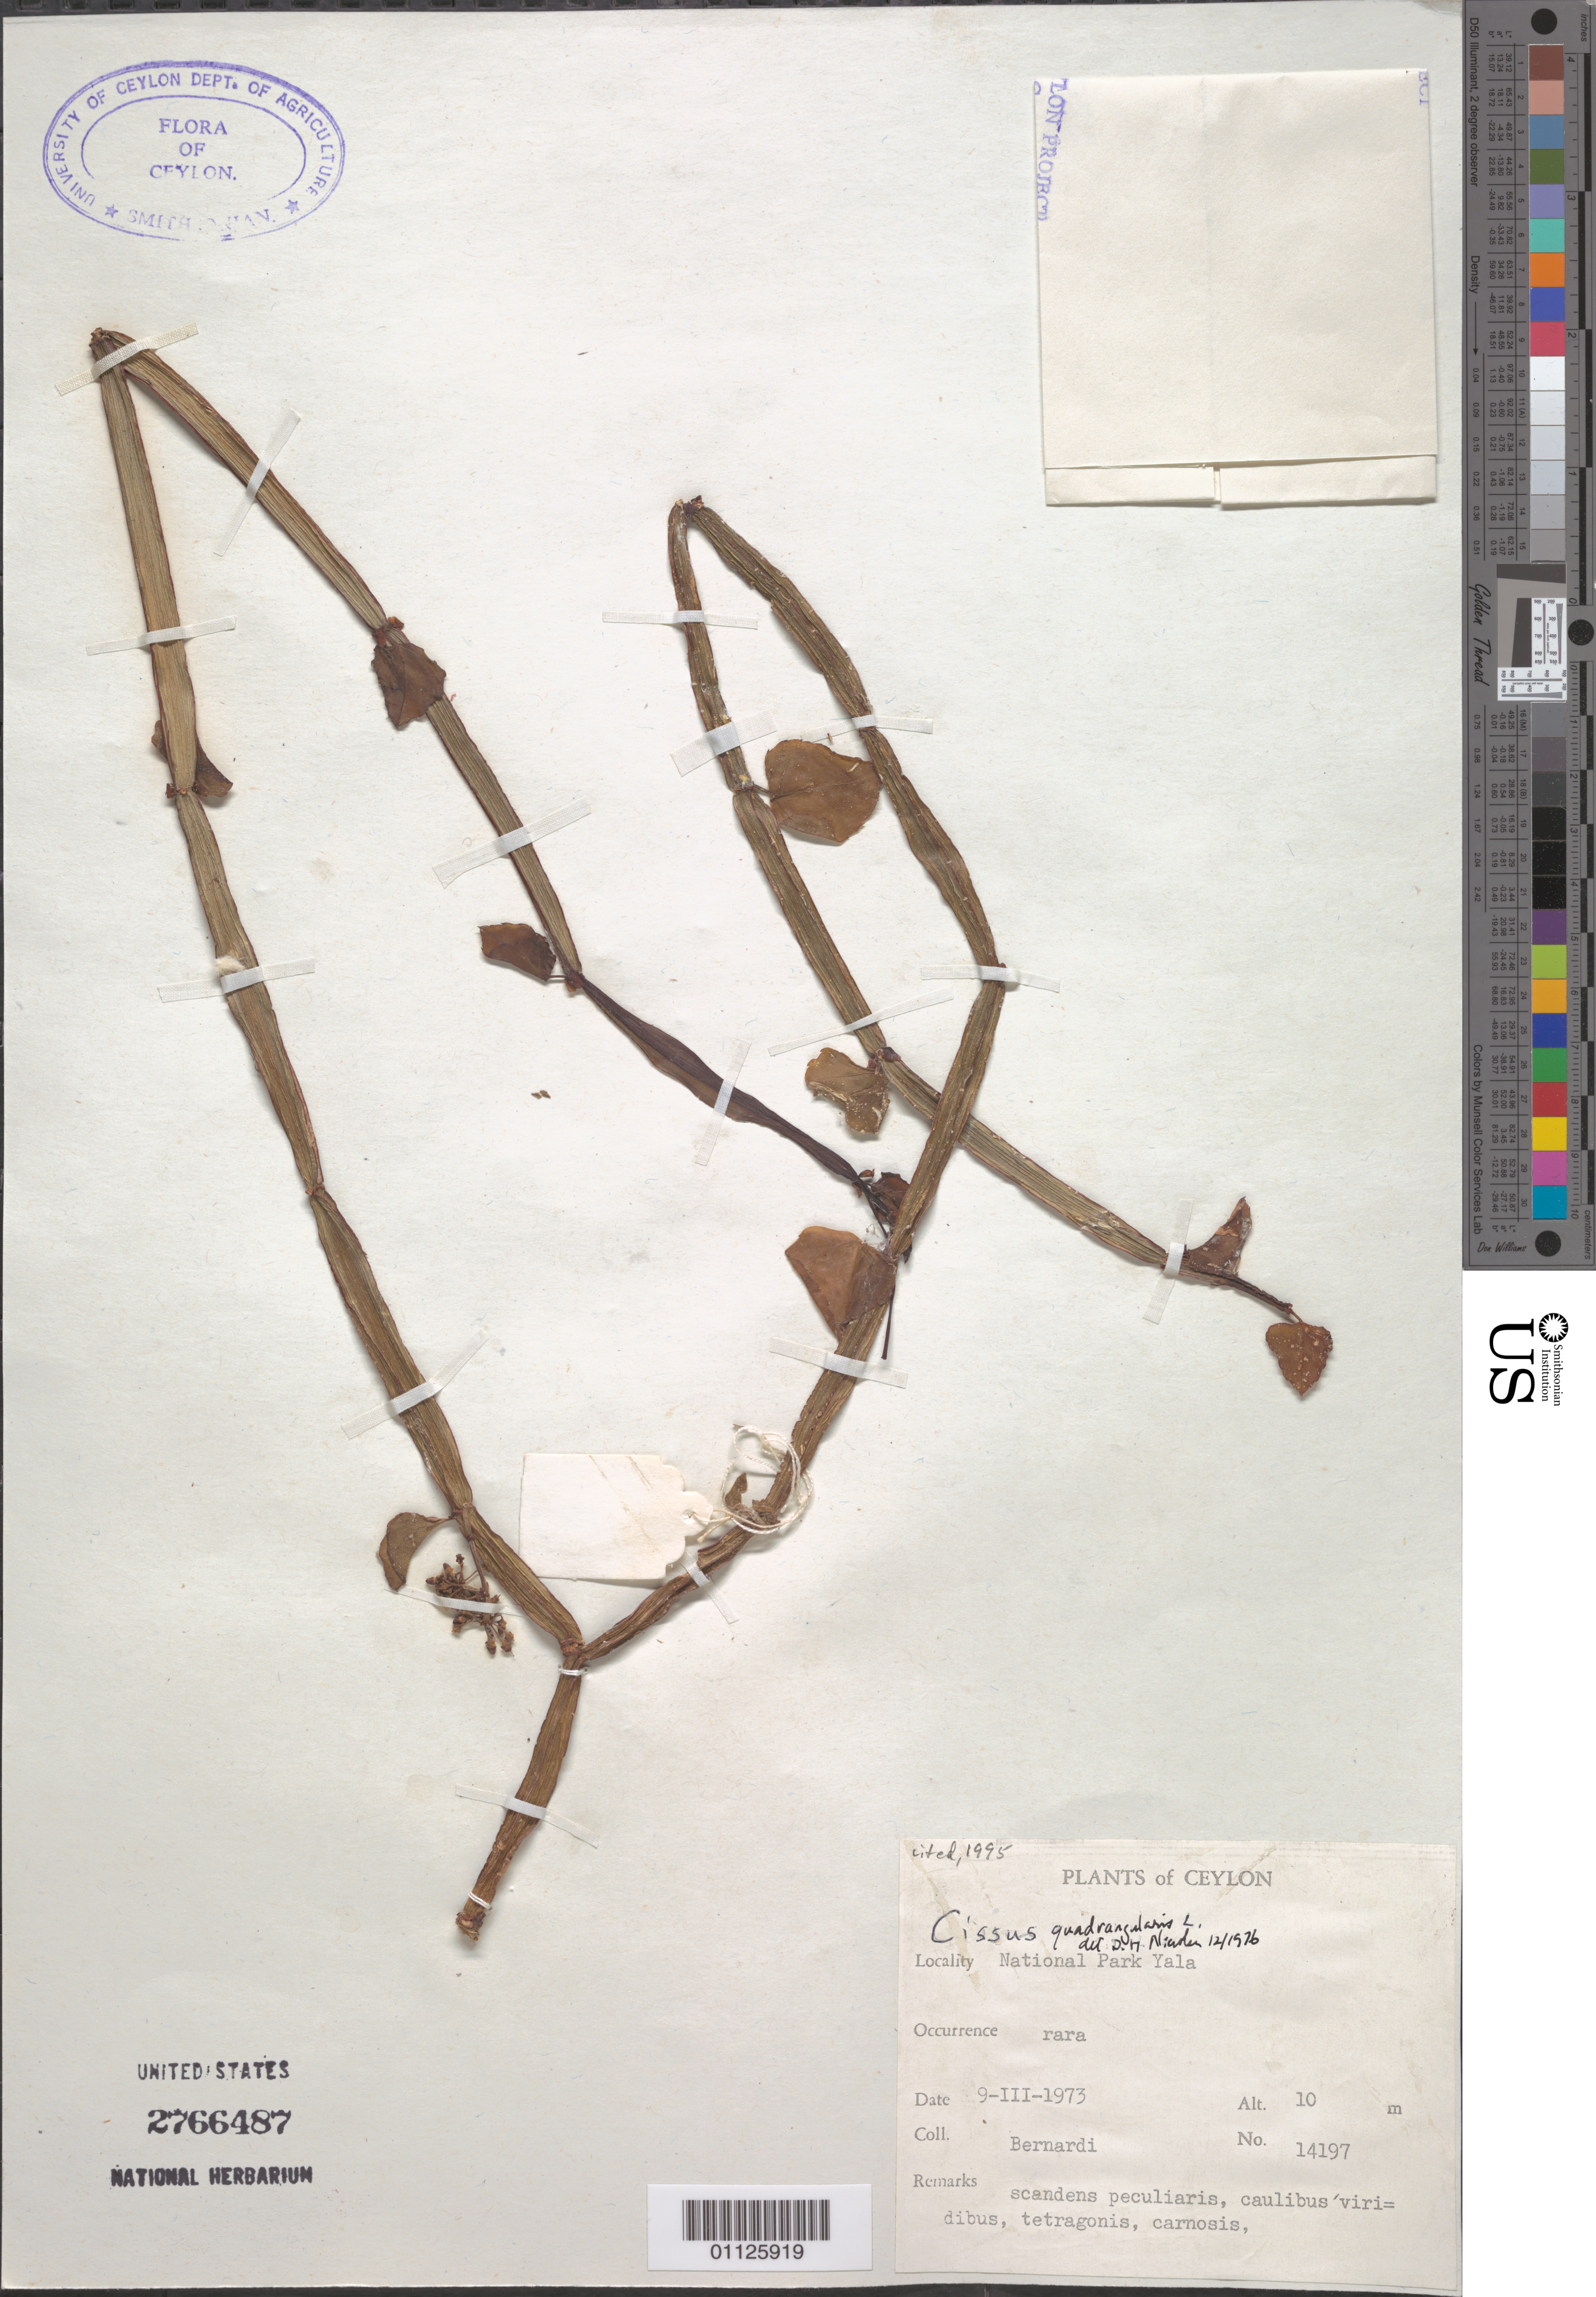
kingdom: Plantae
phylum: Tracheophyta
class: Magnoliopsida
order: Vitales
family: Vitaceae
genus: Cissus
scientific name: Cissus quadrangularis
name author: L.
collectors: A. L. Bernardi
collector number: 14197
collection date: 1973-03-09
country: Sri Lanka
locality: National Park Yala.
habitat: Scandens peculiaris.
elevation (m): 10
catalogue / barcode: US 2766487